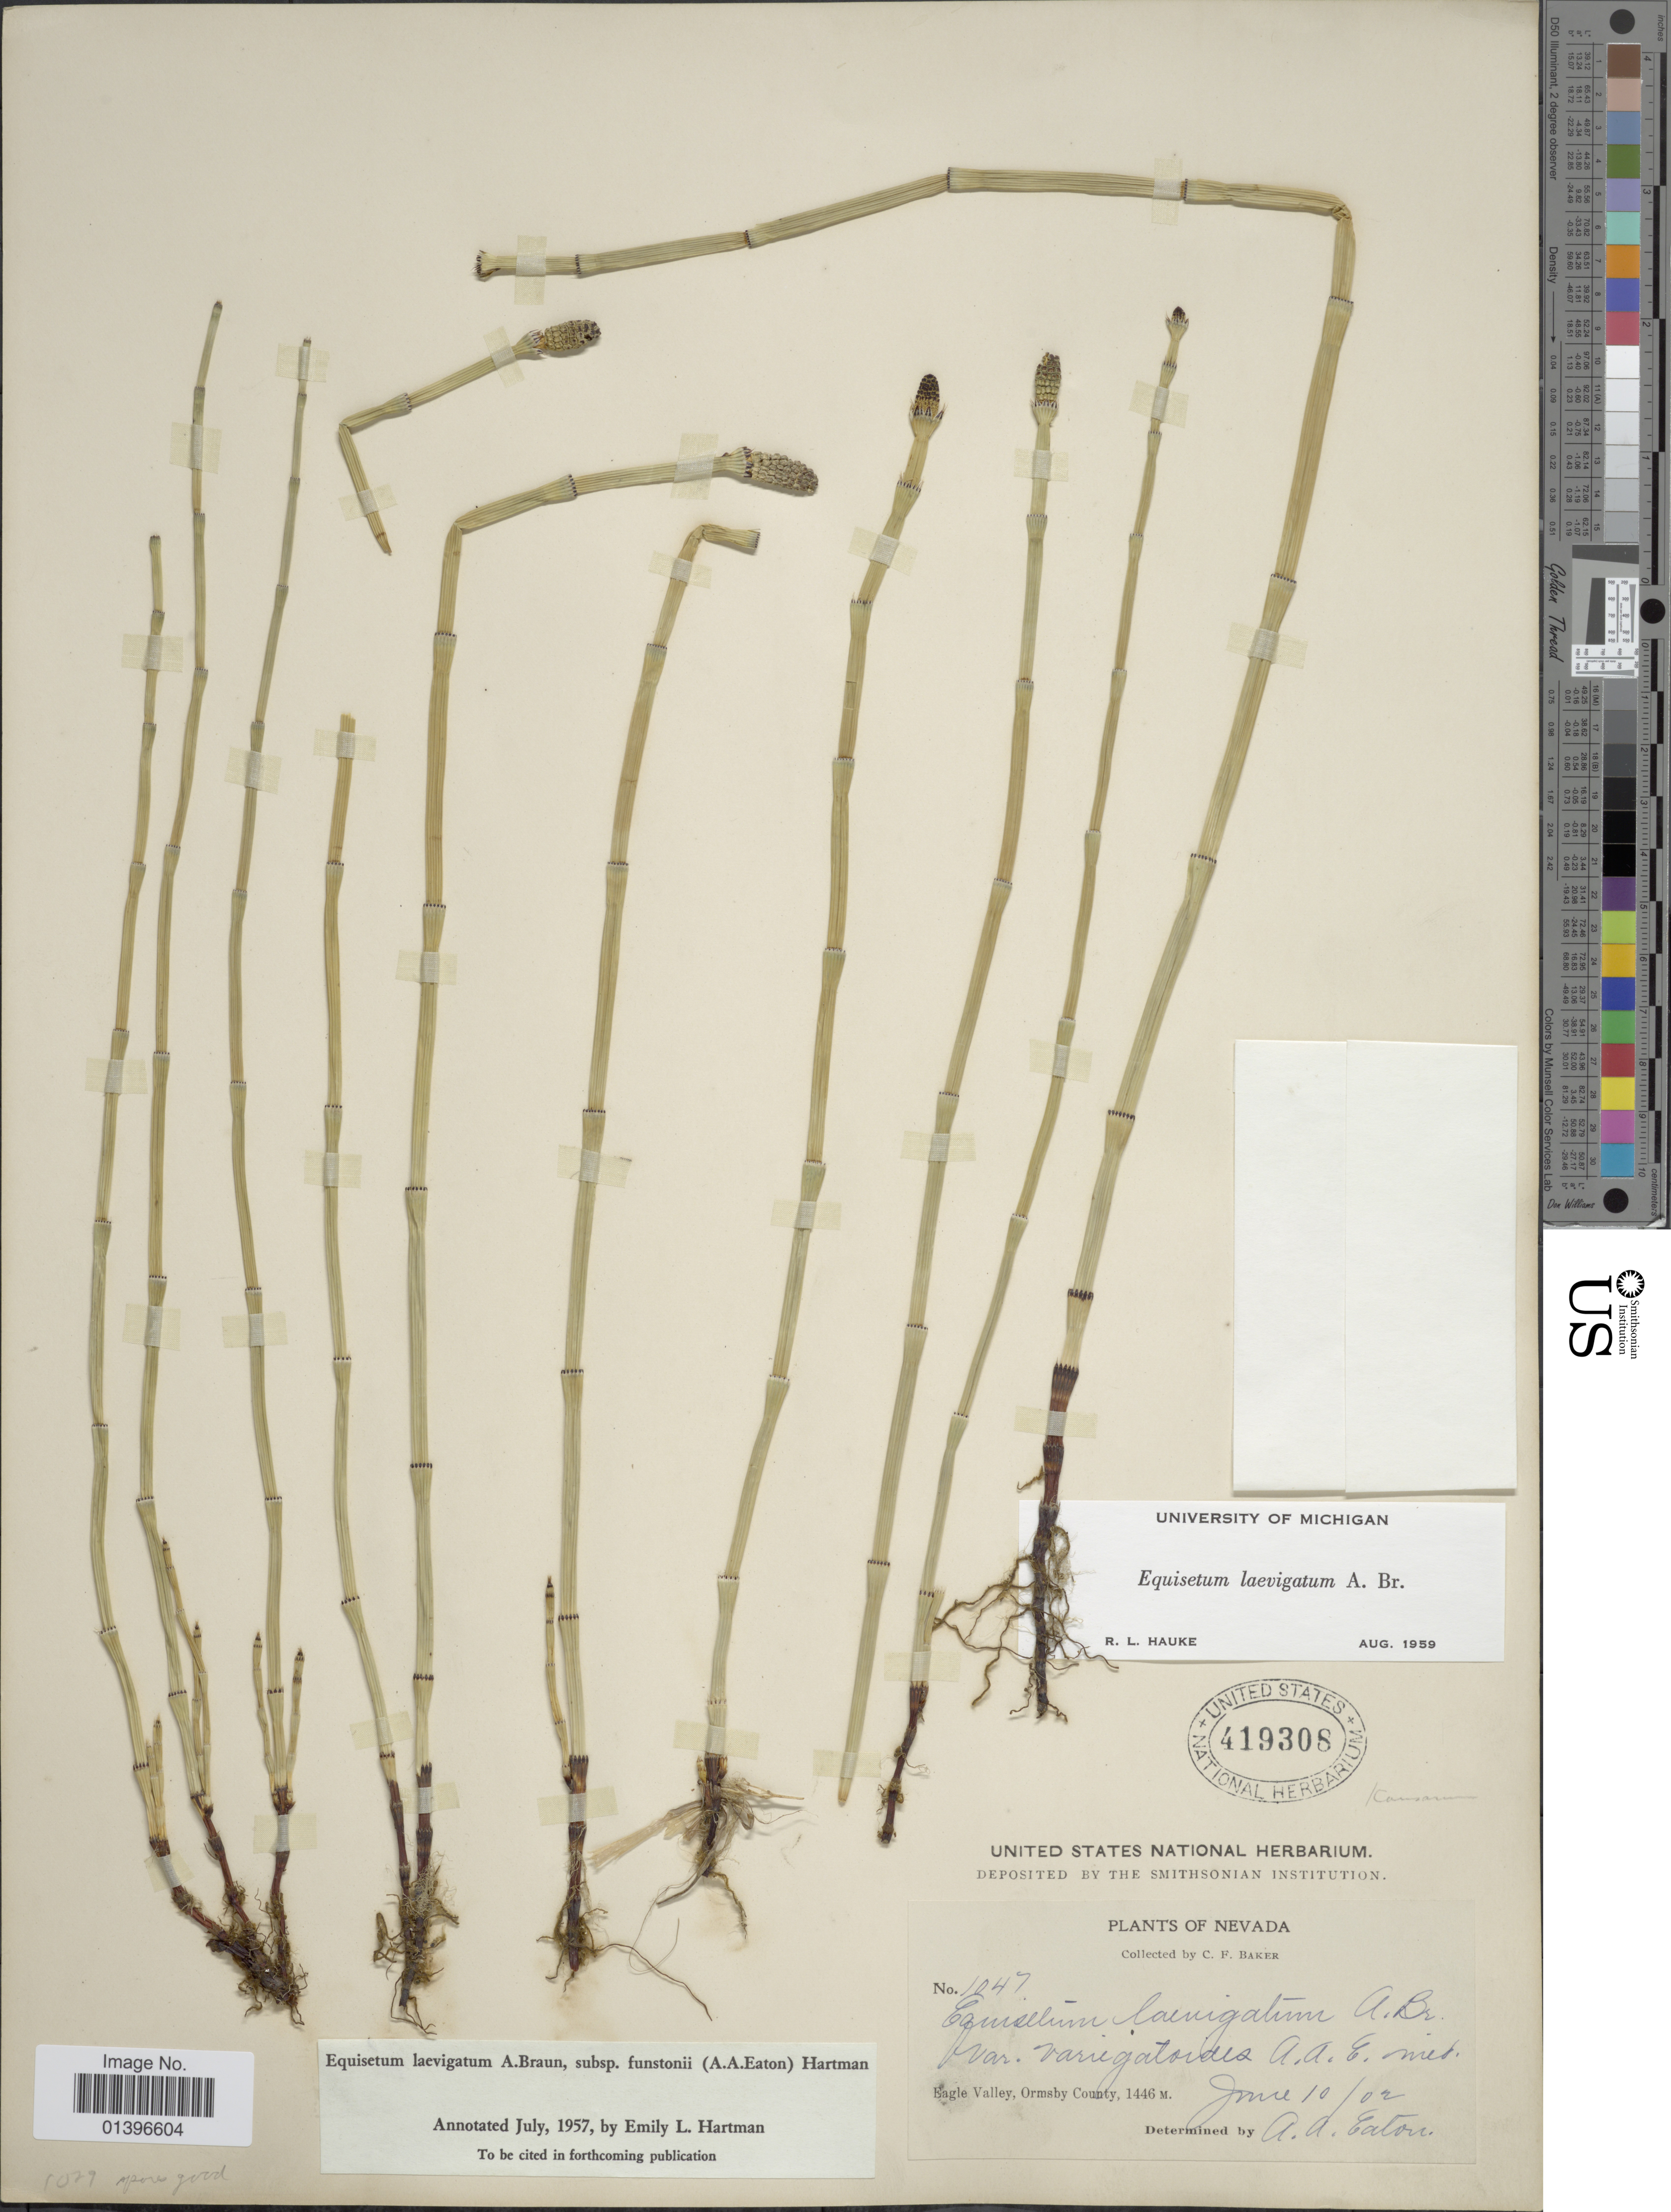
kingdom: Plantae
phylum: Tracheophyta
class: Polypodiopsida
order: Equisetales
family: Equisetaceae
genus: Equisetum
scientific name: Equisetum laevigatum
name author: A. Braun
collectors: C. F. Baker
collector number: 1047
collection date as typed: Transcribed d/m/y: 10/6/2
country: United States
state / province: Nevada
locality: Eagle Valley, Ormsby County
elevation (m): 1446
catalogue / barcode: US 419308